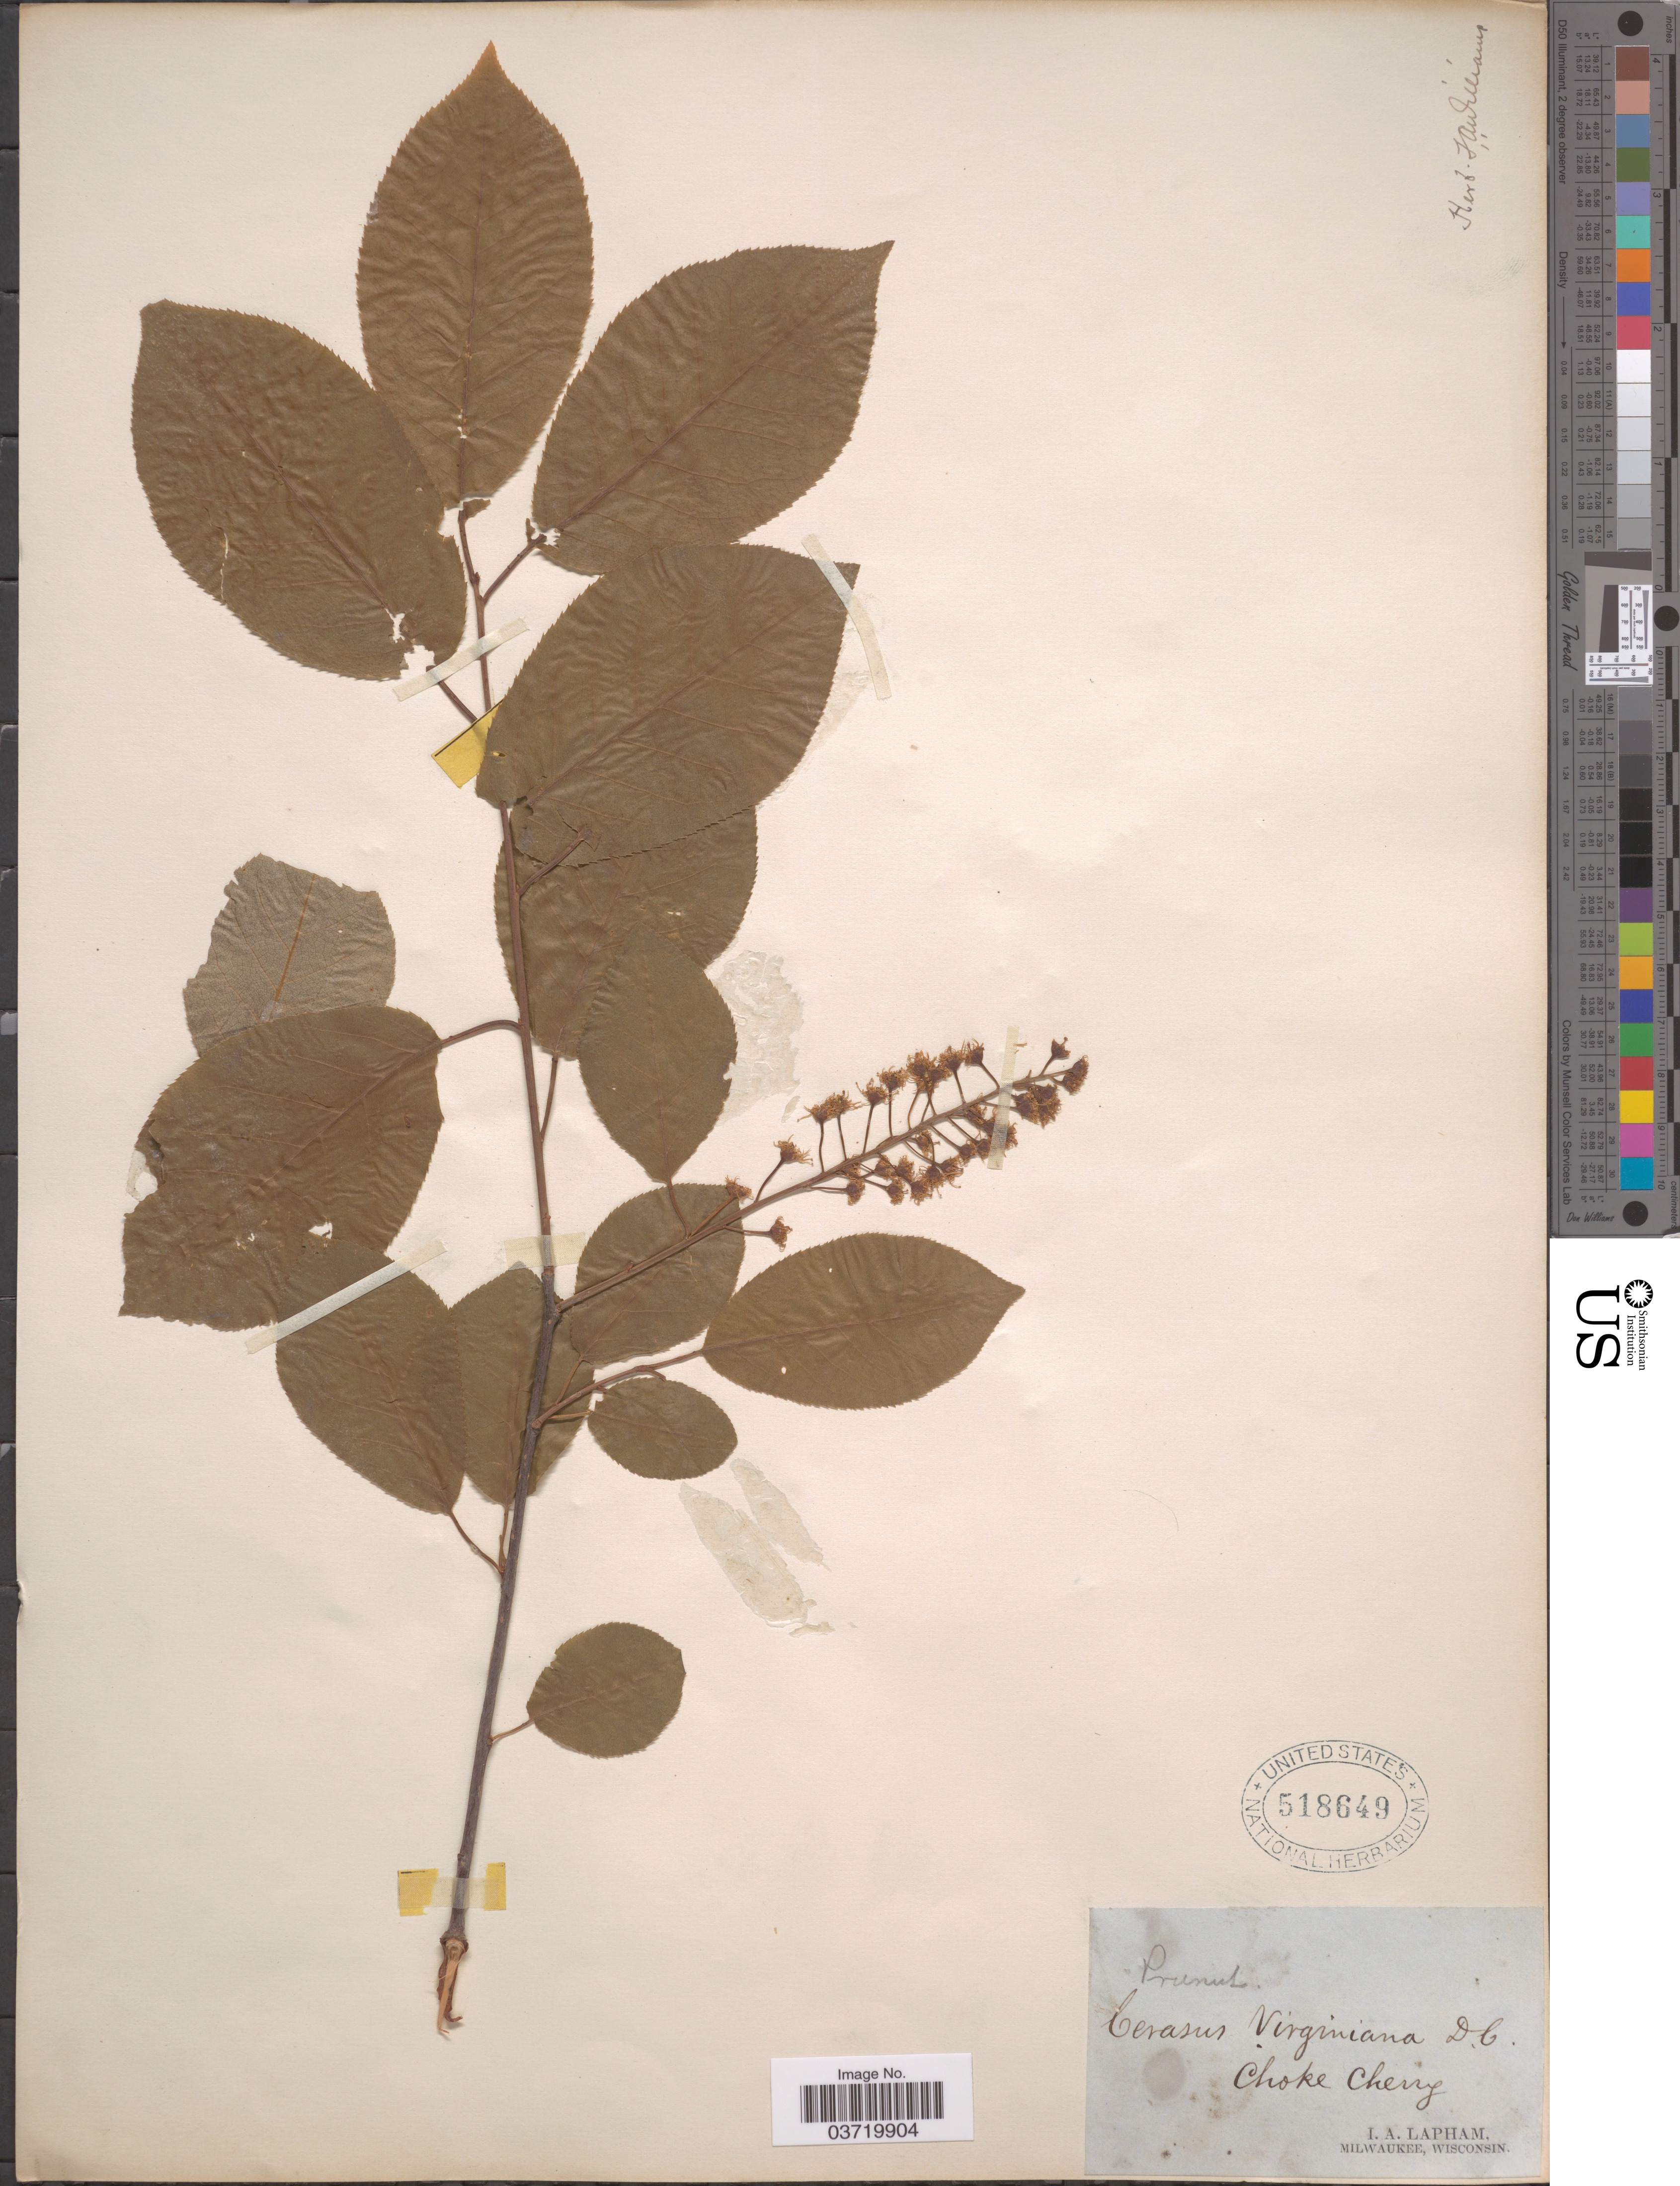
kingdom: Plantae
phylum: Tracheophyta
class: Magnoliopsida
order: Rosales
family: Rosaceae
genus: Prunus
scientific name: Prunus virginiana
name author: L.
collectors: I. Lapham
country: United States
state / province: Wisconsin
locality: Choke Cherry.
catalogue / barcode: US 518649